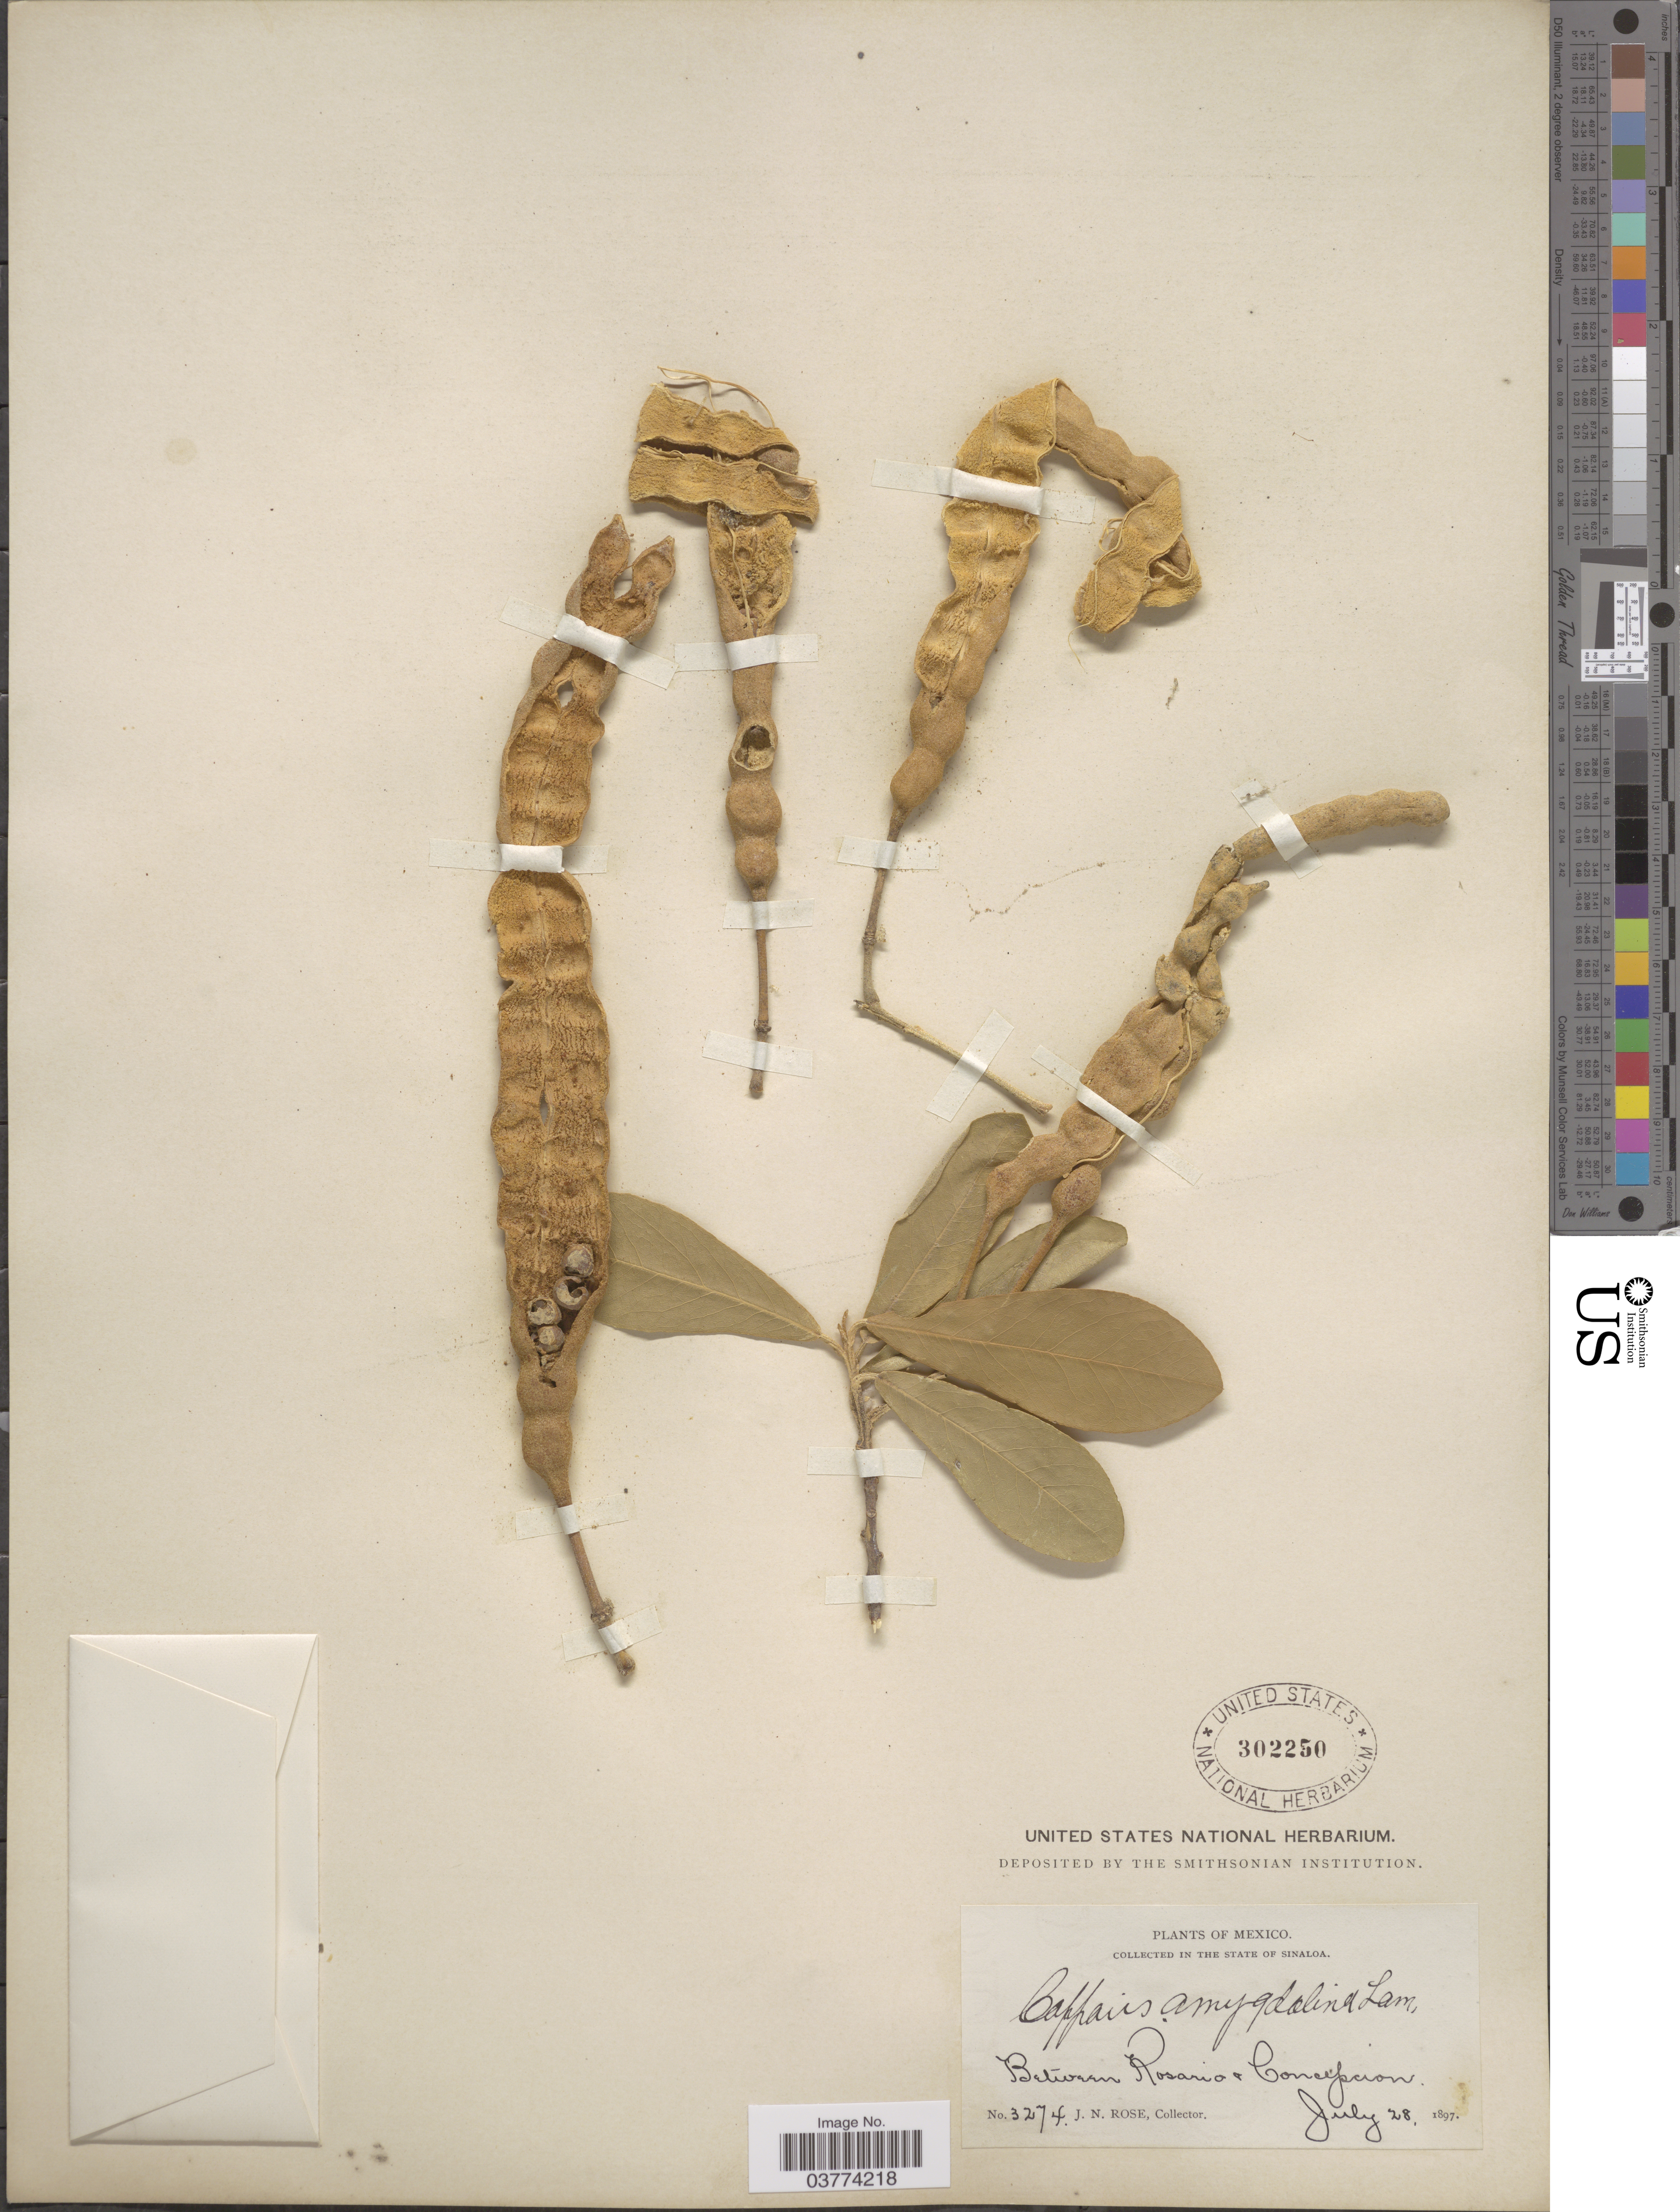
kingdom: Plantae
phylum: Tracheophyta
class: Magnoliopsida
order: Brassicales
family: Capparaceae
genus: Quadrella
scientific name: Quadrella indica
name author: (L.) Iltis & Cornejo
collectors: J. N. Rose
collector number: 3274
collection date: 1897-07-28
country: Mexico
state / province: Sinaloa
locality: Between Rosario & Concepcion.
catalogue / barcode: US 302250